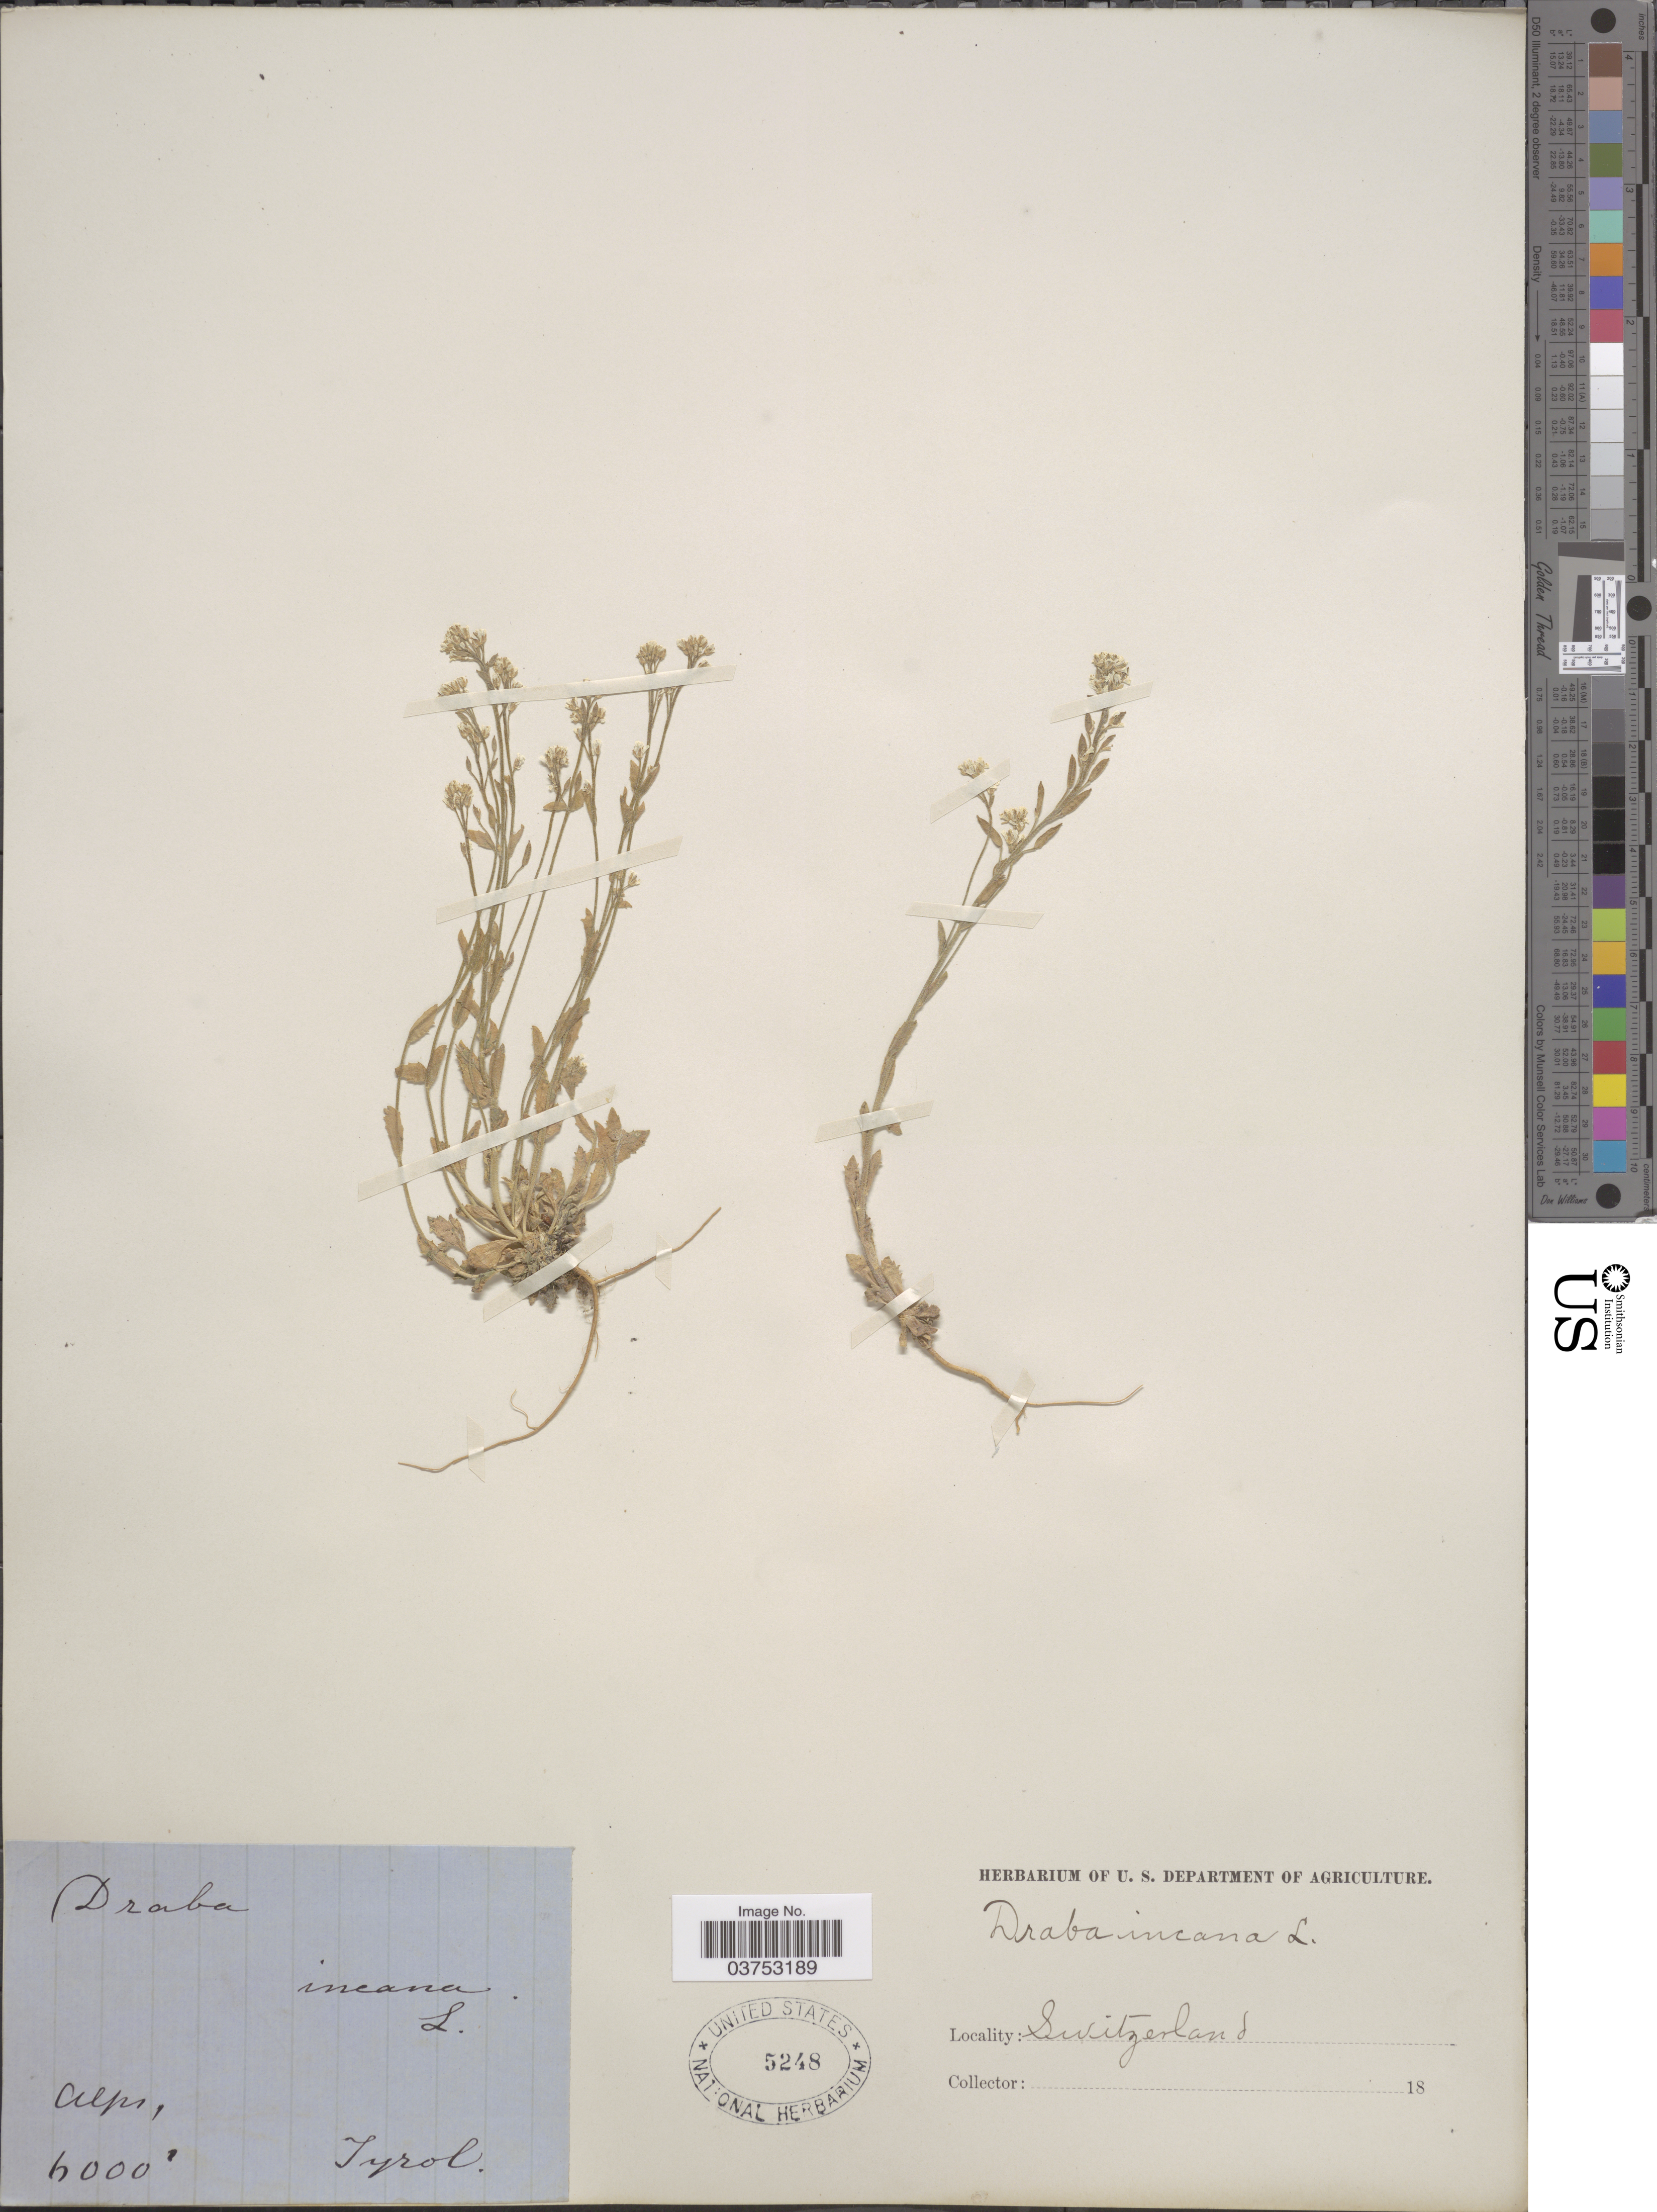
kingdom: Plantae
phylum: Tracheophyta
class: Magnoliopsida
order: Brassicales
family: Brassicaceae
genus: Draba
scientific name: Draba incana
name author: L.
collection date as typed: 18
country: Switzerland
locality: Alps, Tyrol.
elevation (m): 1829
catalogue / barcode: US 5248